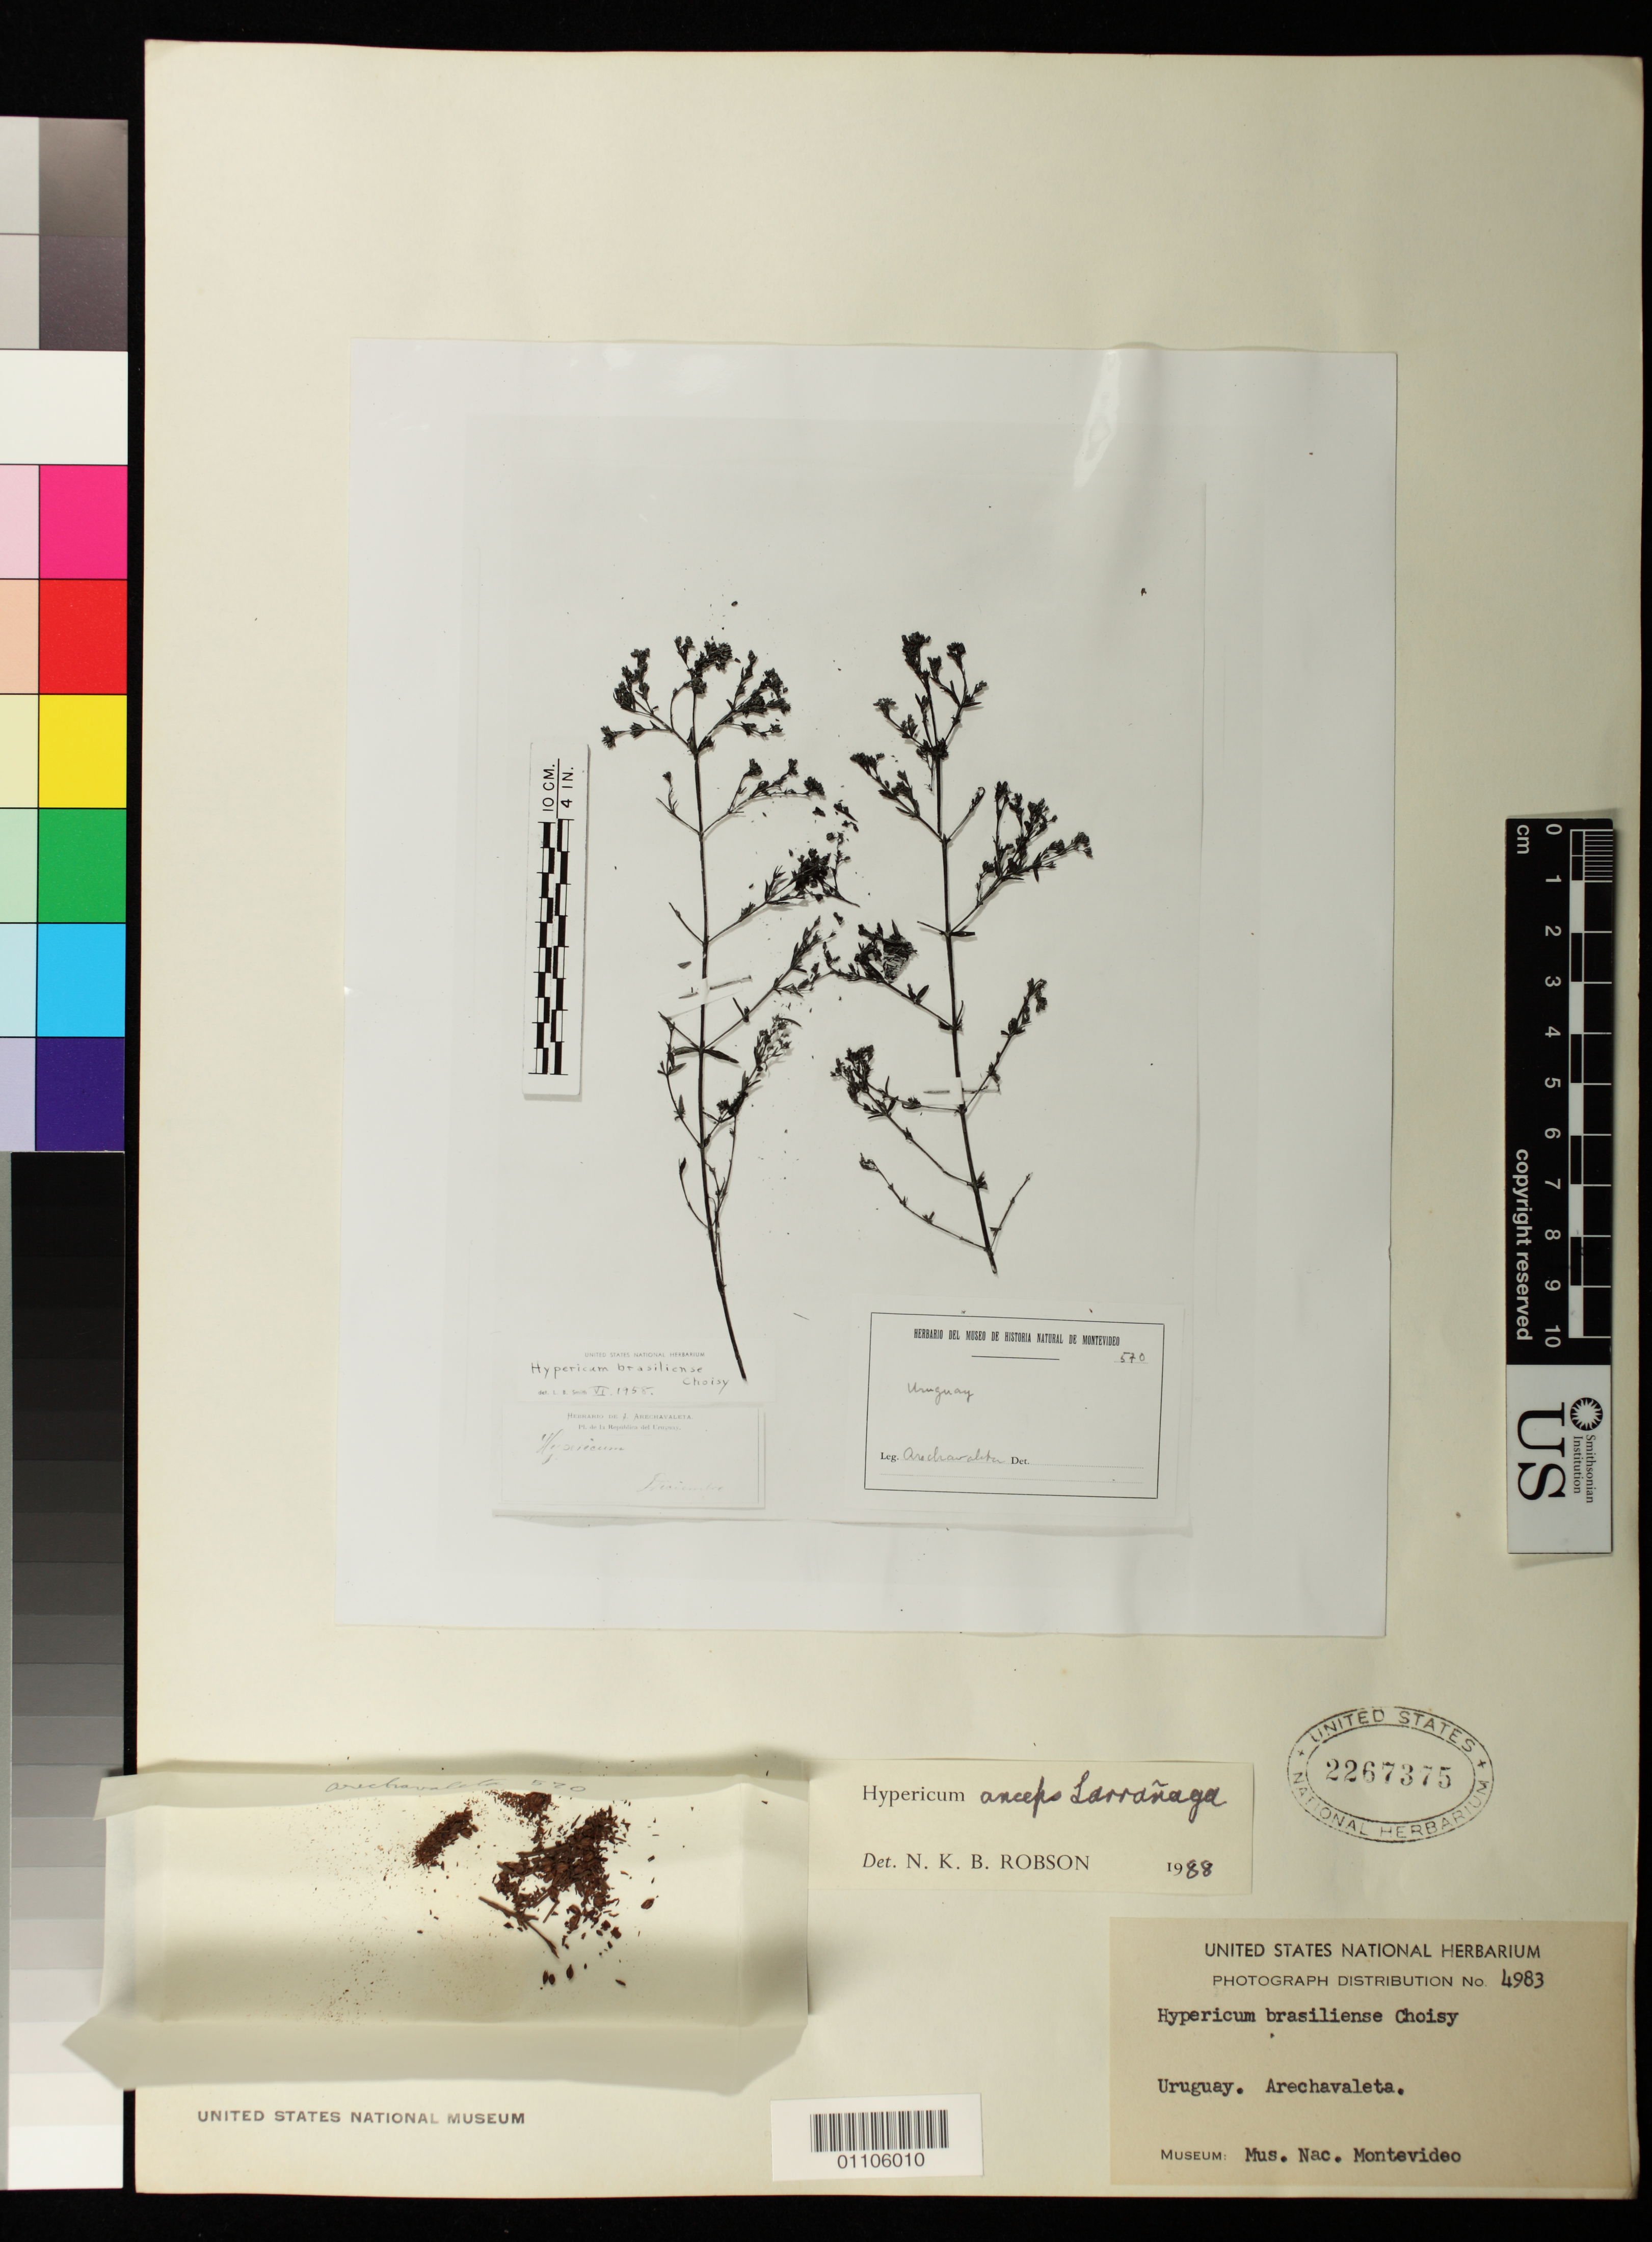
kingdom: Plantae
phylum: Tracheophyta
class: Magnoliopsida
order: Malpighiales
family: Hypericaceae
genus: Hypericum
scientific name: Hypericum anceps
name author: Larrañaga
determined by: Robson, Norman K. B.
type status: Neotype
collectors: J. Arechavaleta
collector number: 570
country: Uruguay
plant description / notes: Sheet mounted with photograph and fragmentary material of specimen at MVM. It is unclear whether this very poor material is the neotype of Hypericum anceps Larrañaga designated/cited by Robson at US (sheet is annotated with name by him in 1988, but not as neotype).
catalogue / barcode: US 2267375